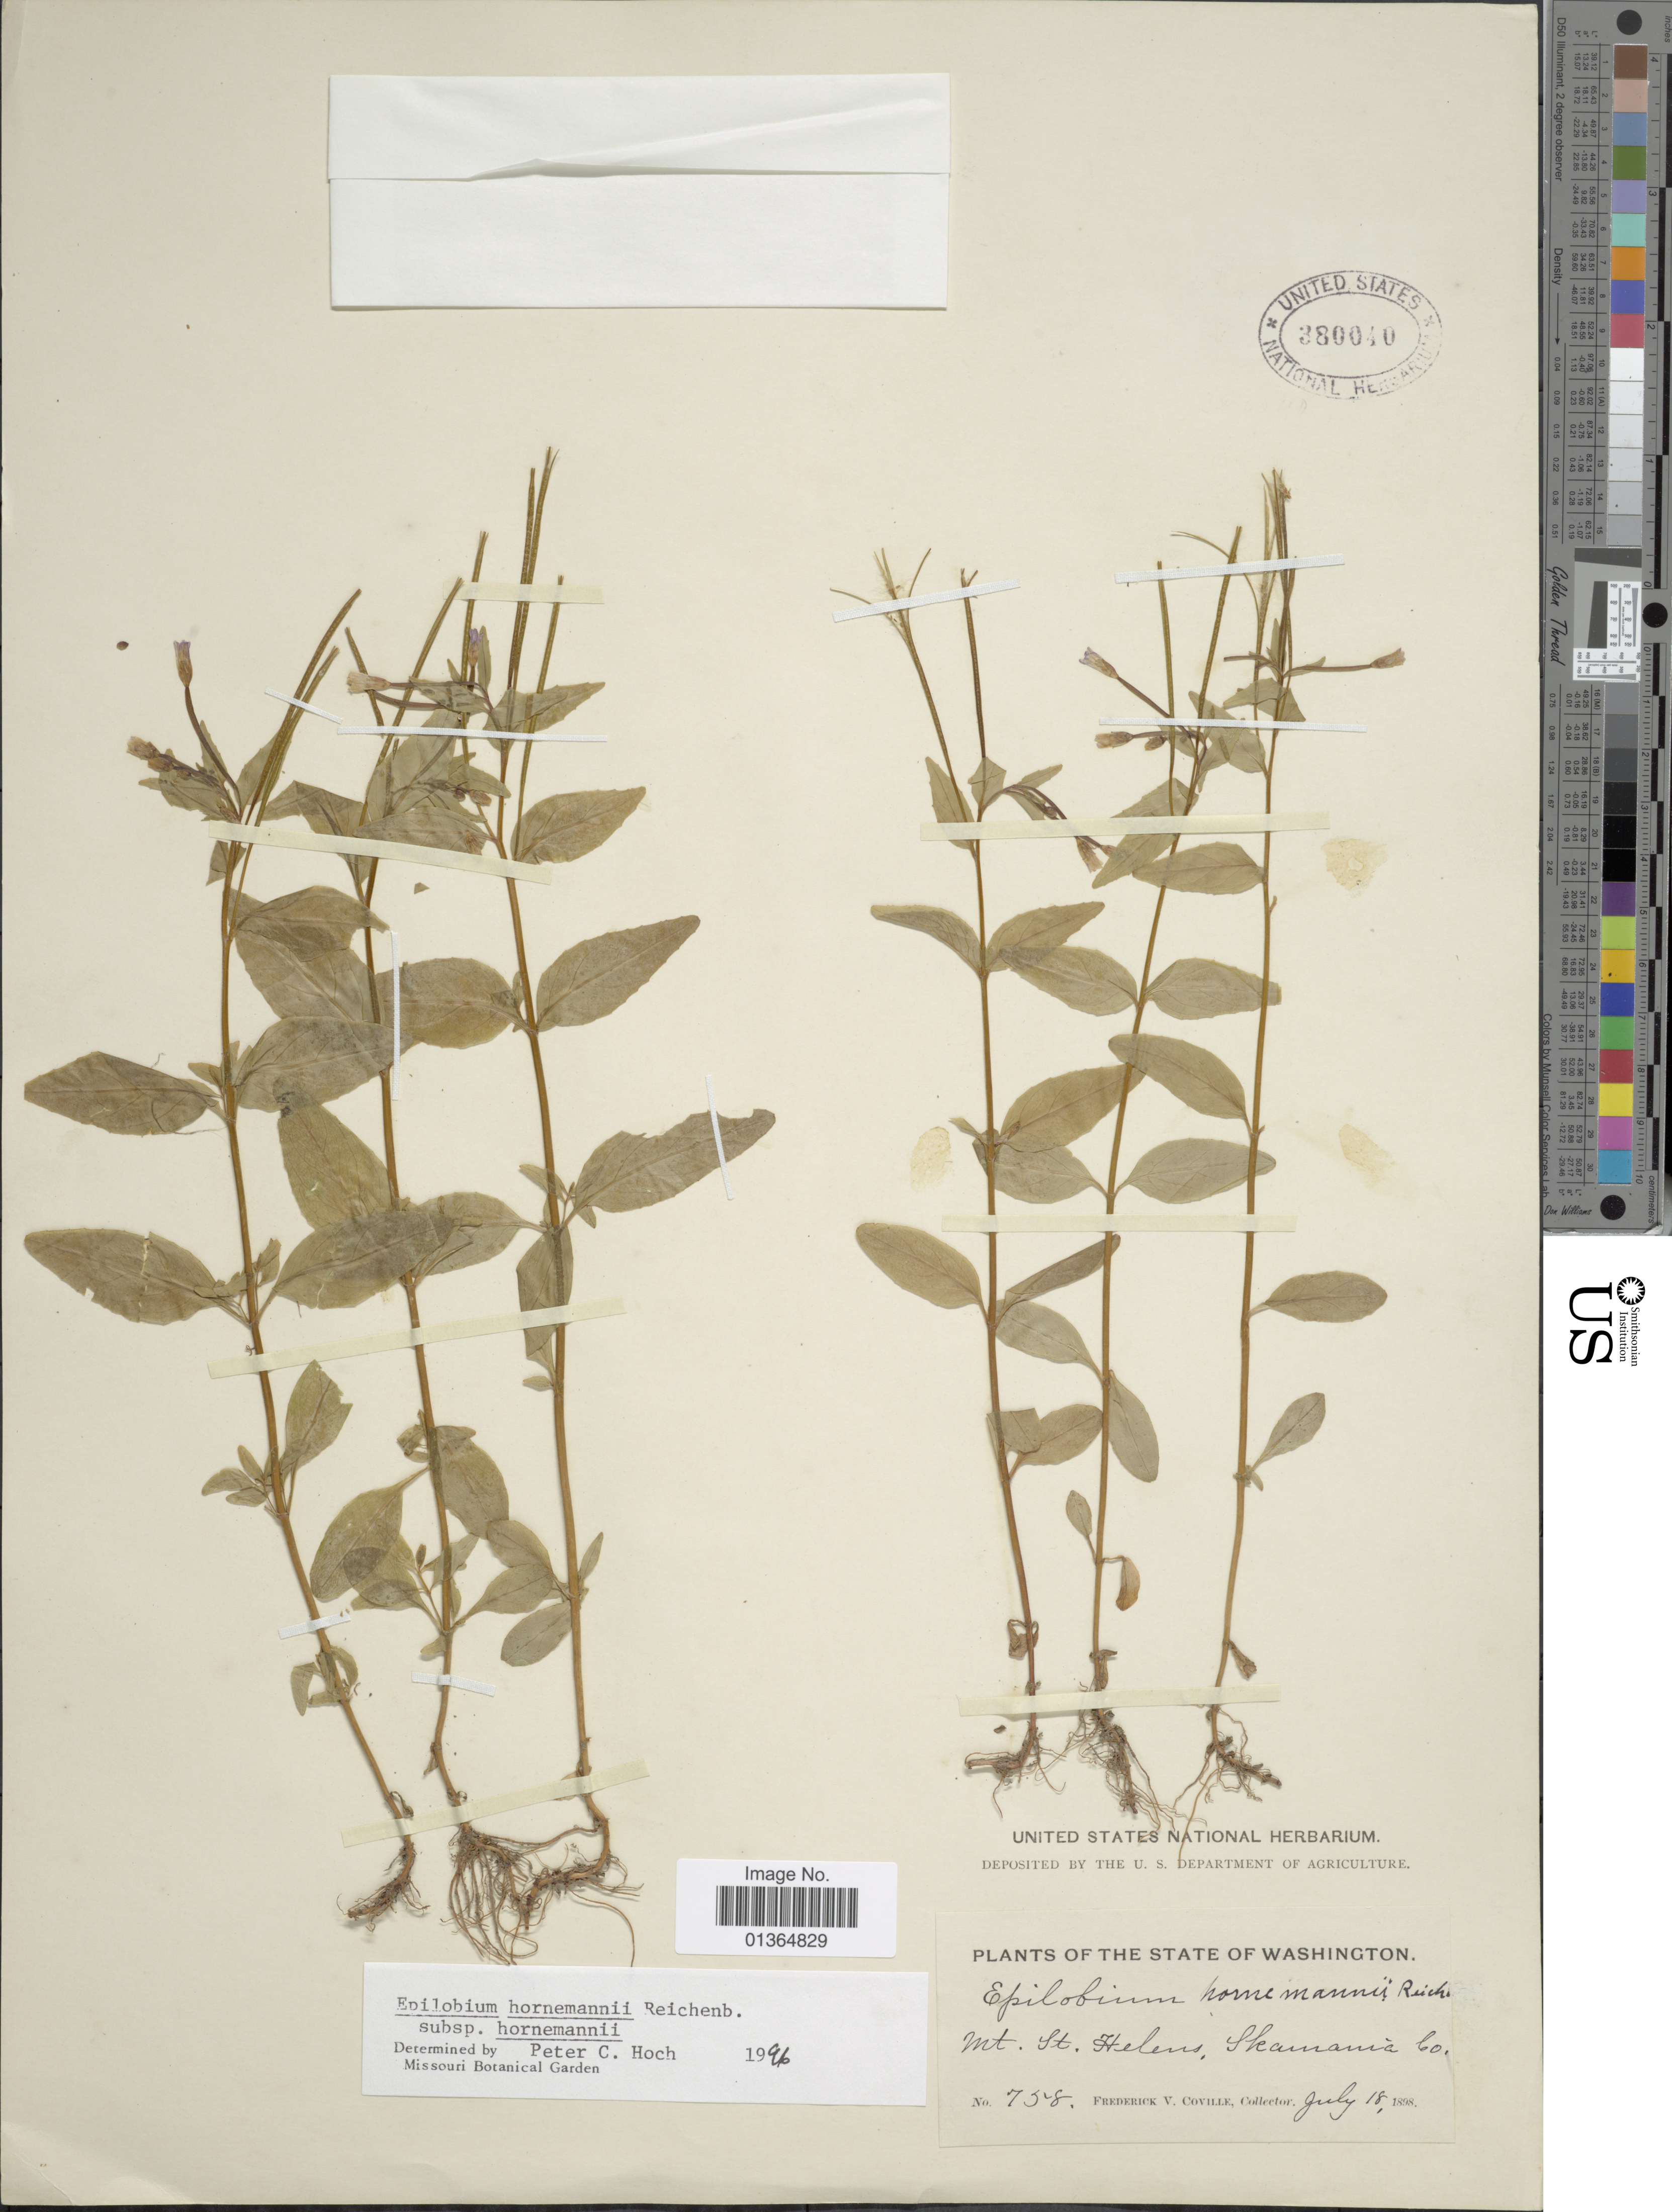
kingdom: Plantae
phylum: Tracheophyta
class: Magnoliopsida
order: Myrtales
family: Onagraceae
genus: Epilobium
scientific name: Epilobium hornemannii subsp. hornemannii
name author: Rchb.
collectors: F. V. Coville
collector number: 758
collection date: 1898-07-18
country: United States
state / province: Washington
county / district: Skamania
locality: Mt. St. Helens, Skamania Co.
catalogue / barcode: US 380040